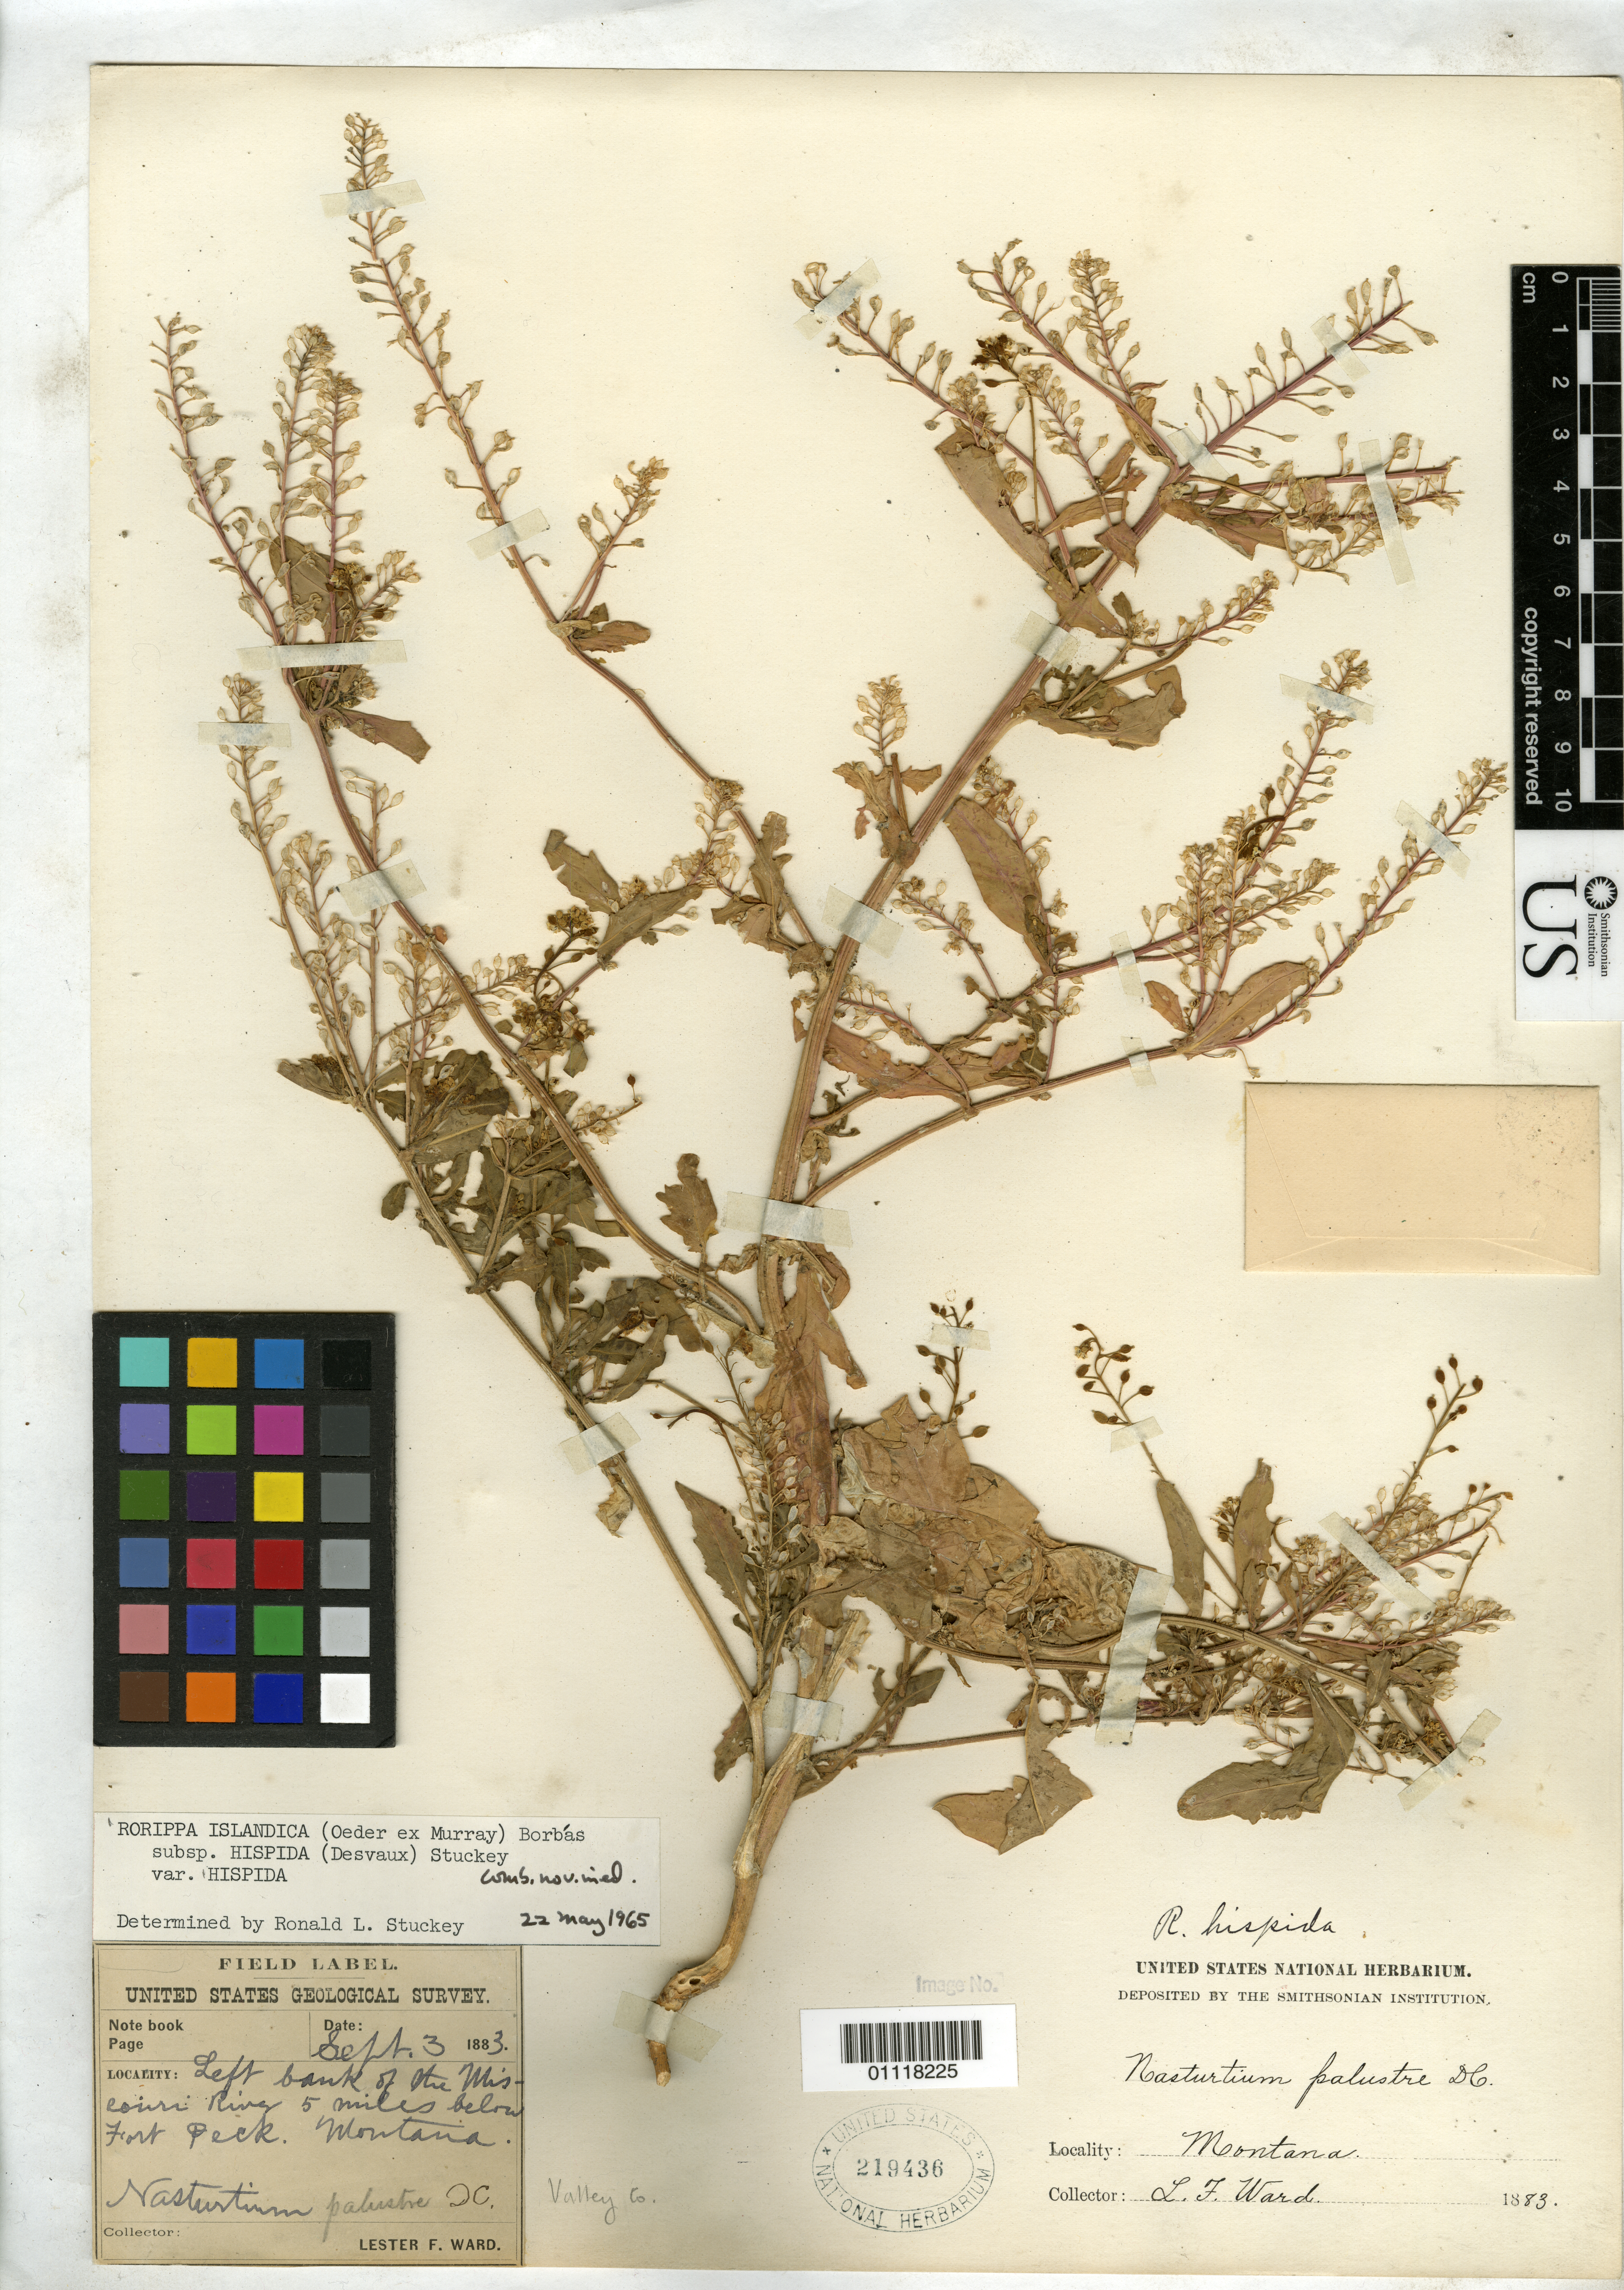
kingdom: Plantae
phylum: Tracheophyta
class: Magnoliopsida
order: Brassicales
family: Brassicaceae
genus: Rorippa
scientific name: Rorippa islandica var. hispida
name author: (Desv.) Butters & Abbe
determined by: Stuckey, R. L.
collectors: L. F. Ward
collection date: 1883-09-03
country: United States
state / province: Montana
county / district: Valley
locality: Left bank of the Missouri river, 5 miles below Fort Peck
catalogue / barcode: US 219436